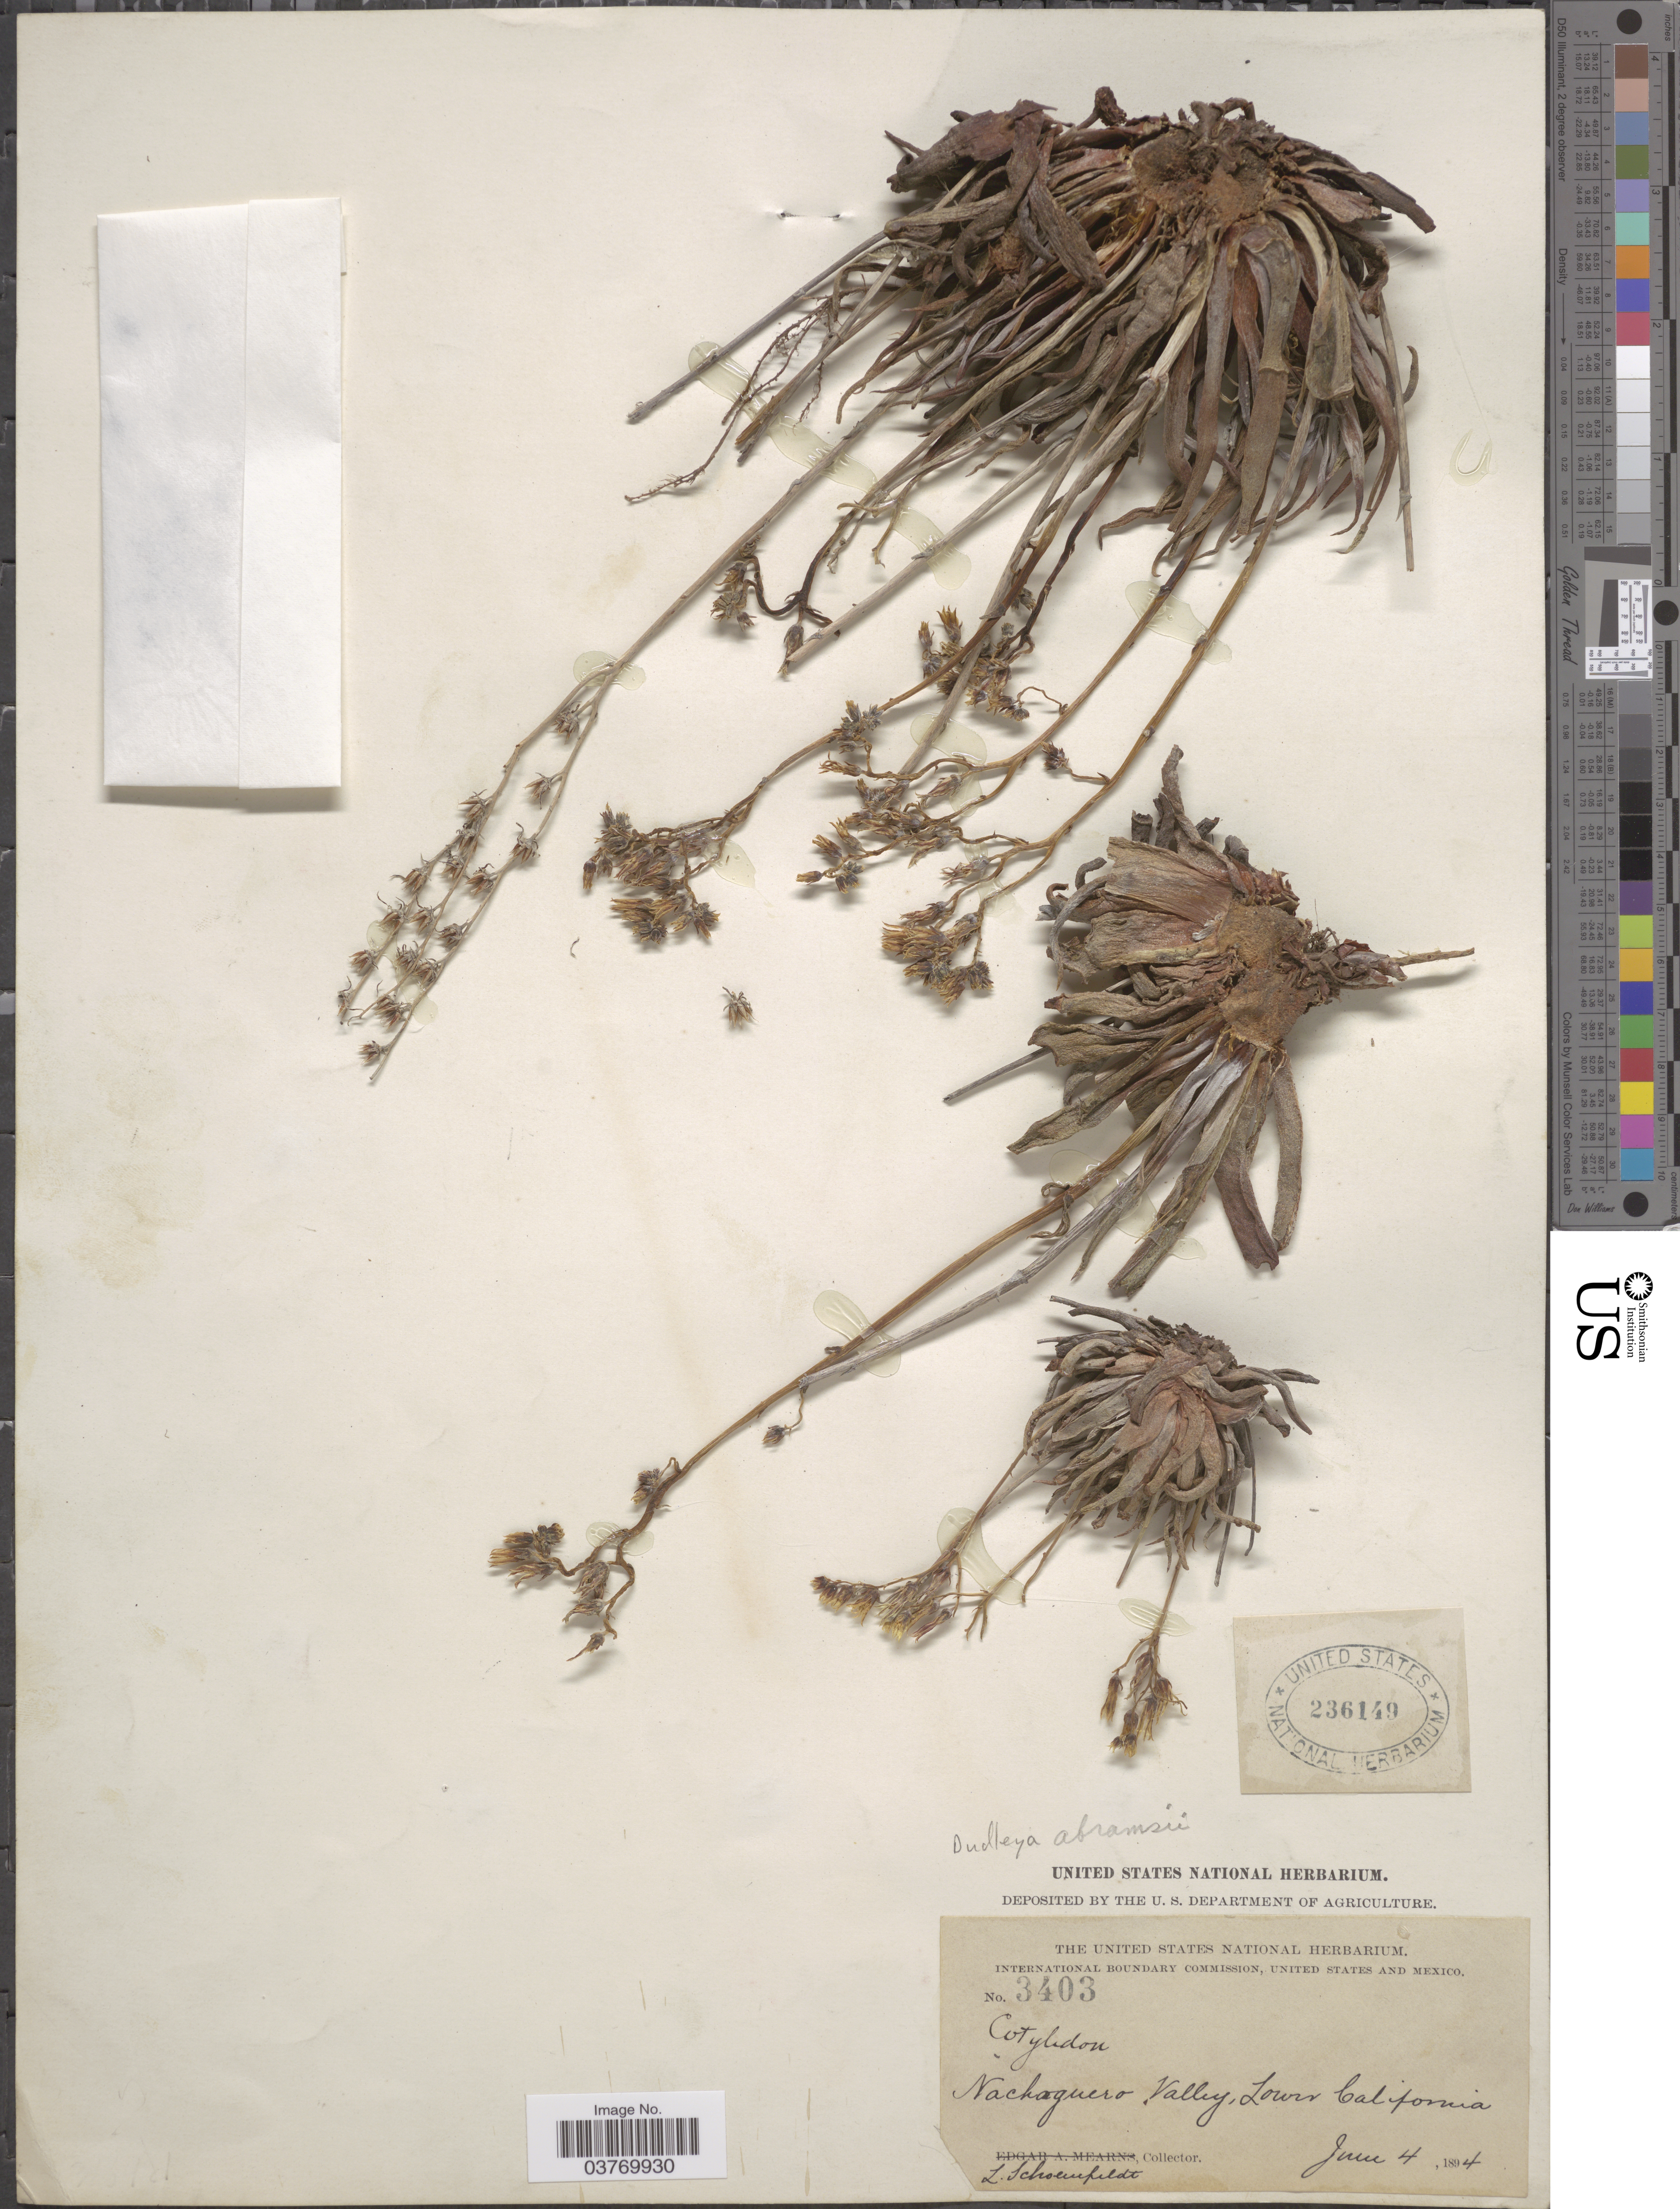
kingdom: Plantae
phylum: Tracheophyta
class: Magnoliopsida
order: Saxifragales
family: Crassulaceae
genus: Dudleya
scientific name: Dudleya abramsii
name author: Rose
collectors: L. Schoenfeldt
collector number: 3403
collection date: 1894-06-04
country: Mexico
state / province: Baja California Norte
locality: Nachaguero Valley, Lower California.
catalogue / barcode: US 236149